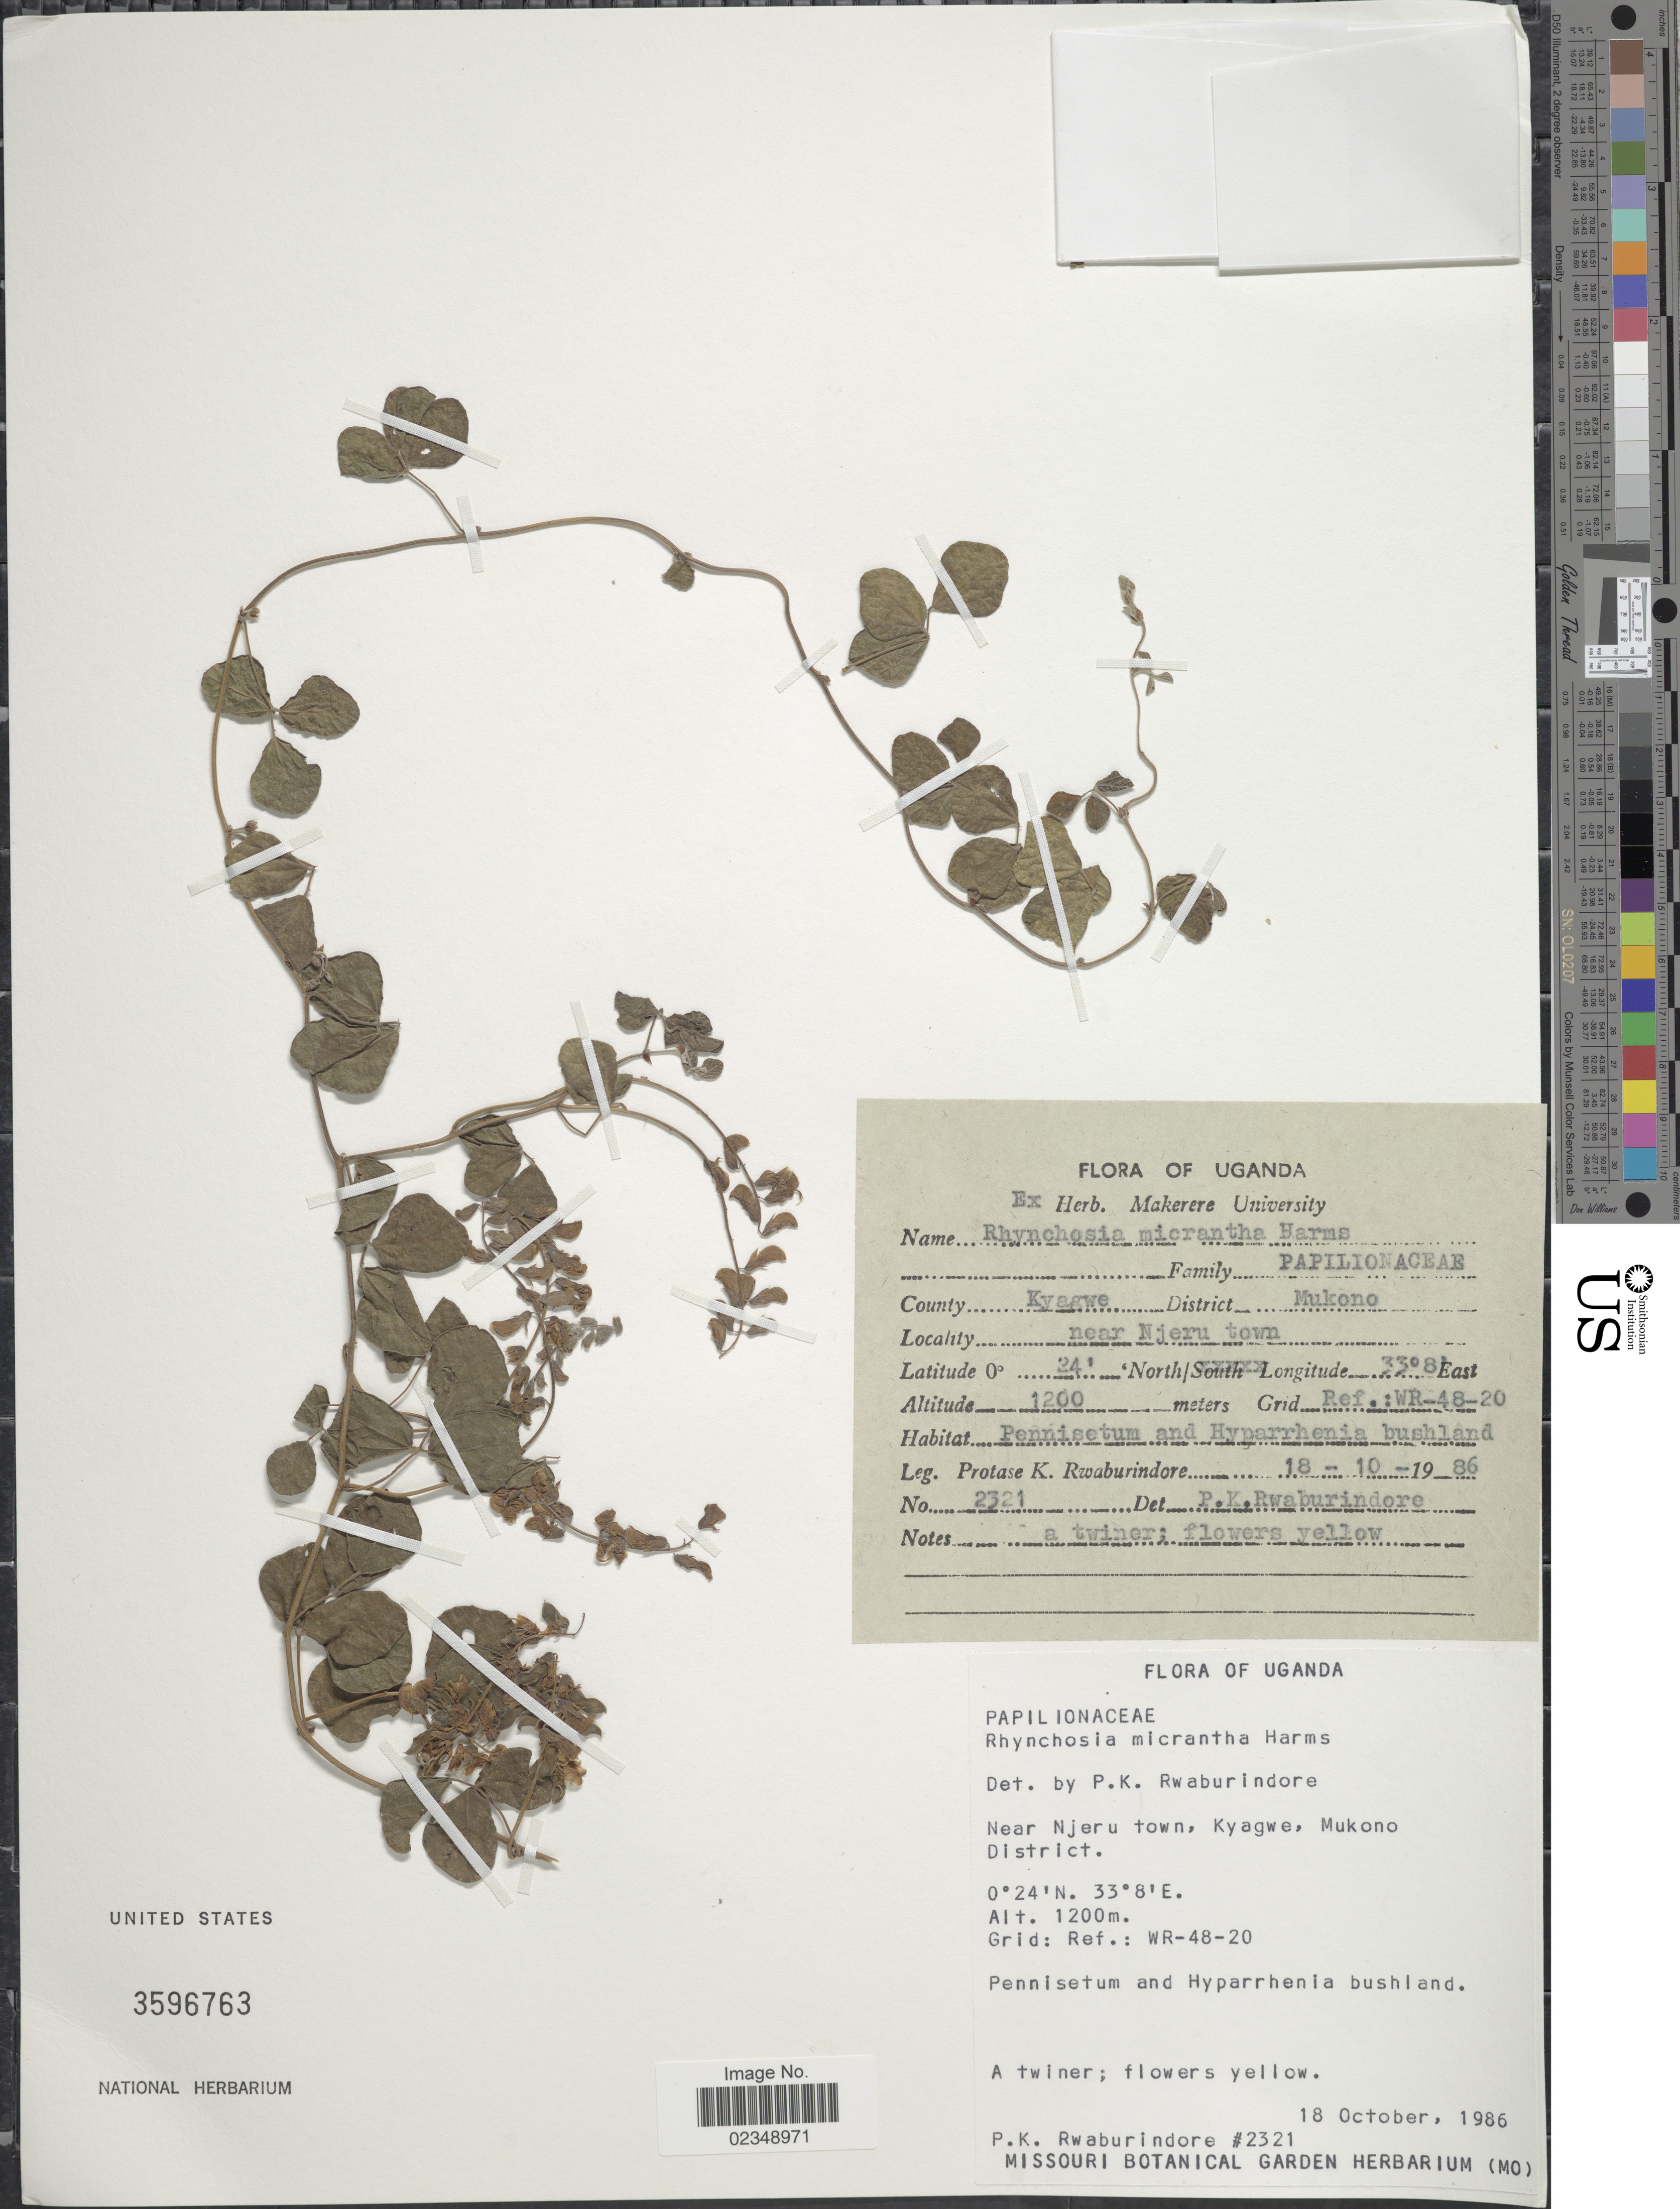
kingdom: Plantae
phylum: Tracheophyta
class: Magnoliopsida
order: Fabales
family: Fabaceae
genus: Rhynchosia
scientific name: Rhynchosia micrantha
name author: Harms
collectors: P. Rwaburindore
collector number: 2321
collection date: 1986-10-18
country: Uganda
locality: Near Njeru town, Kywagwe, Mukono District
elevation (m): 1200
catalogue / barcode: US 3596763